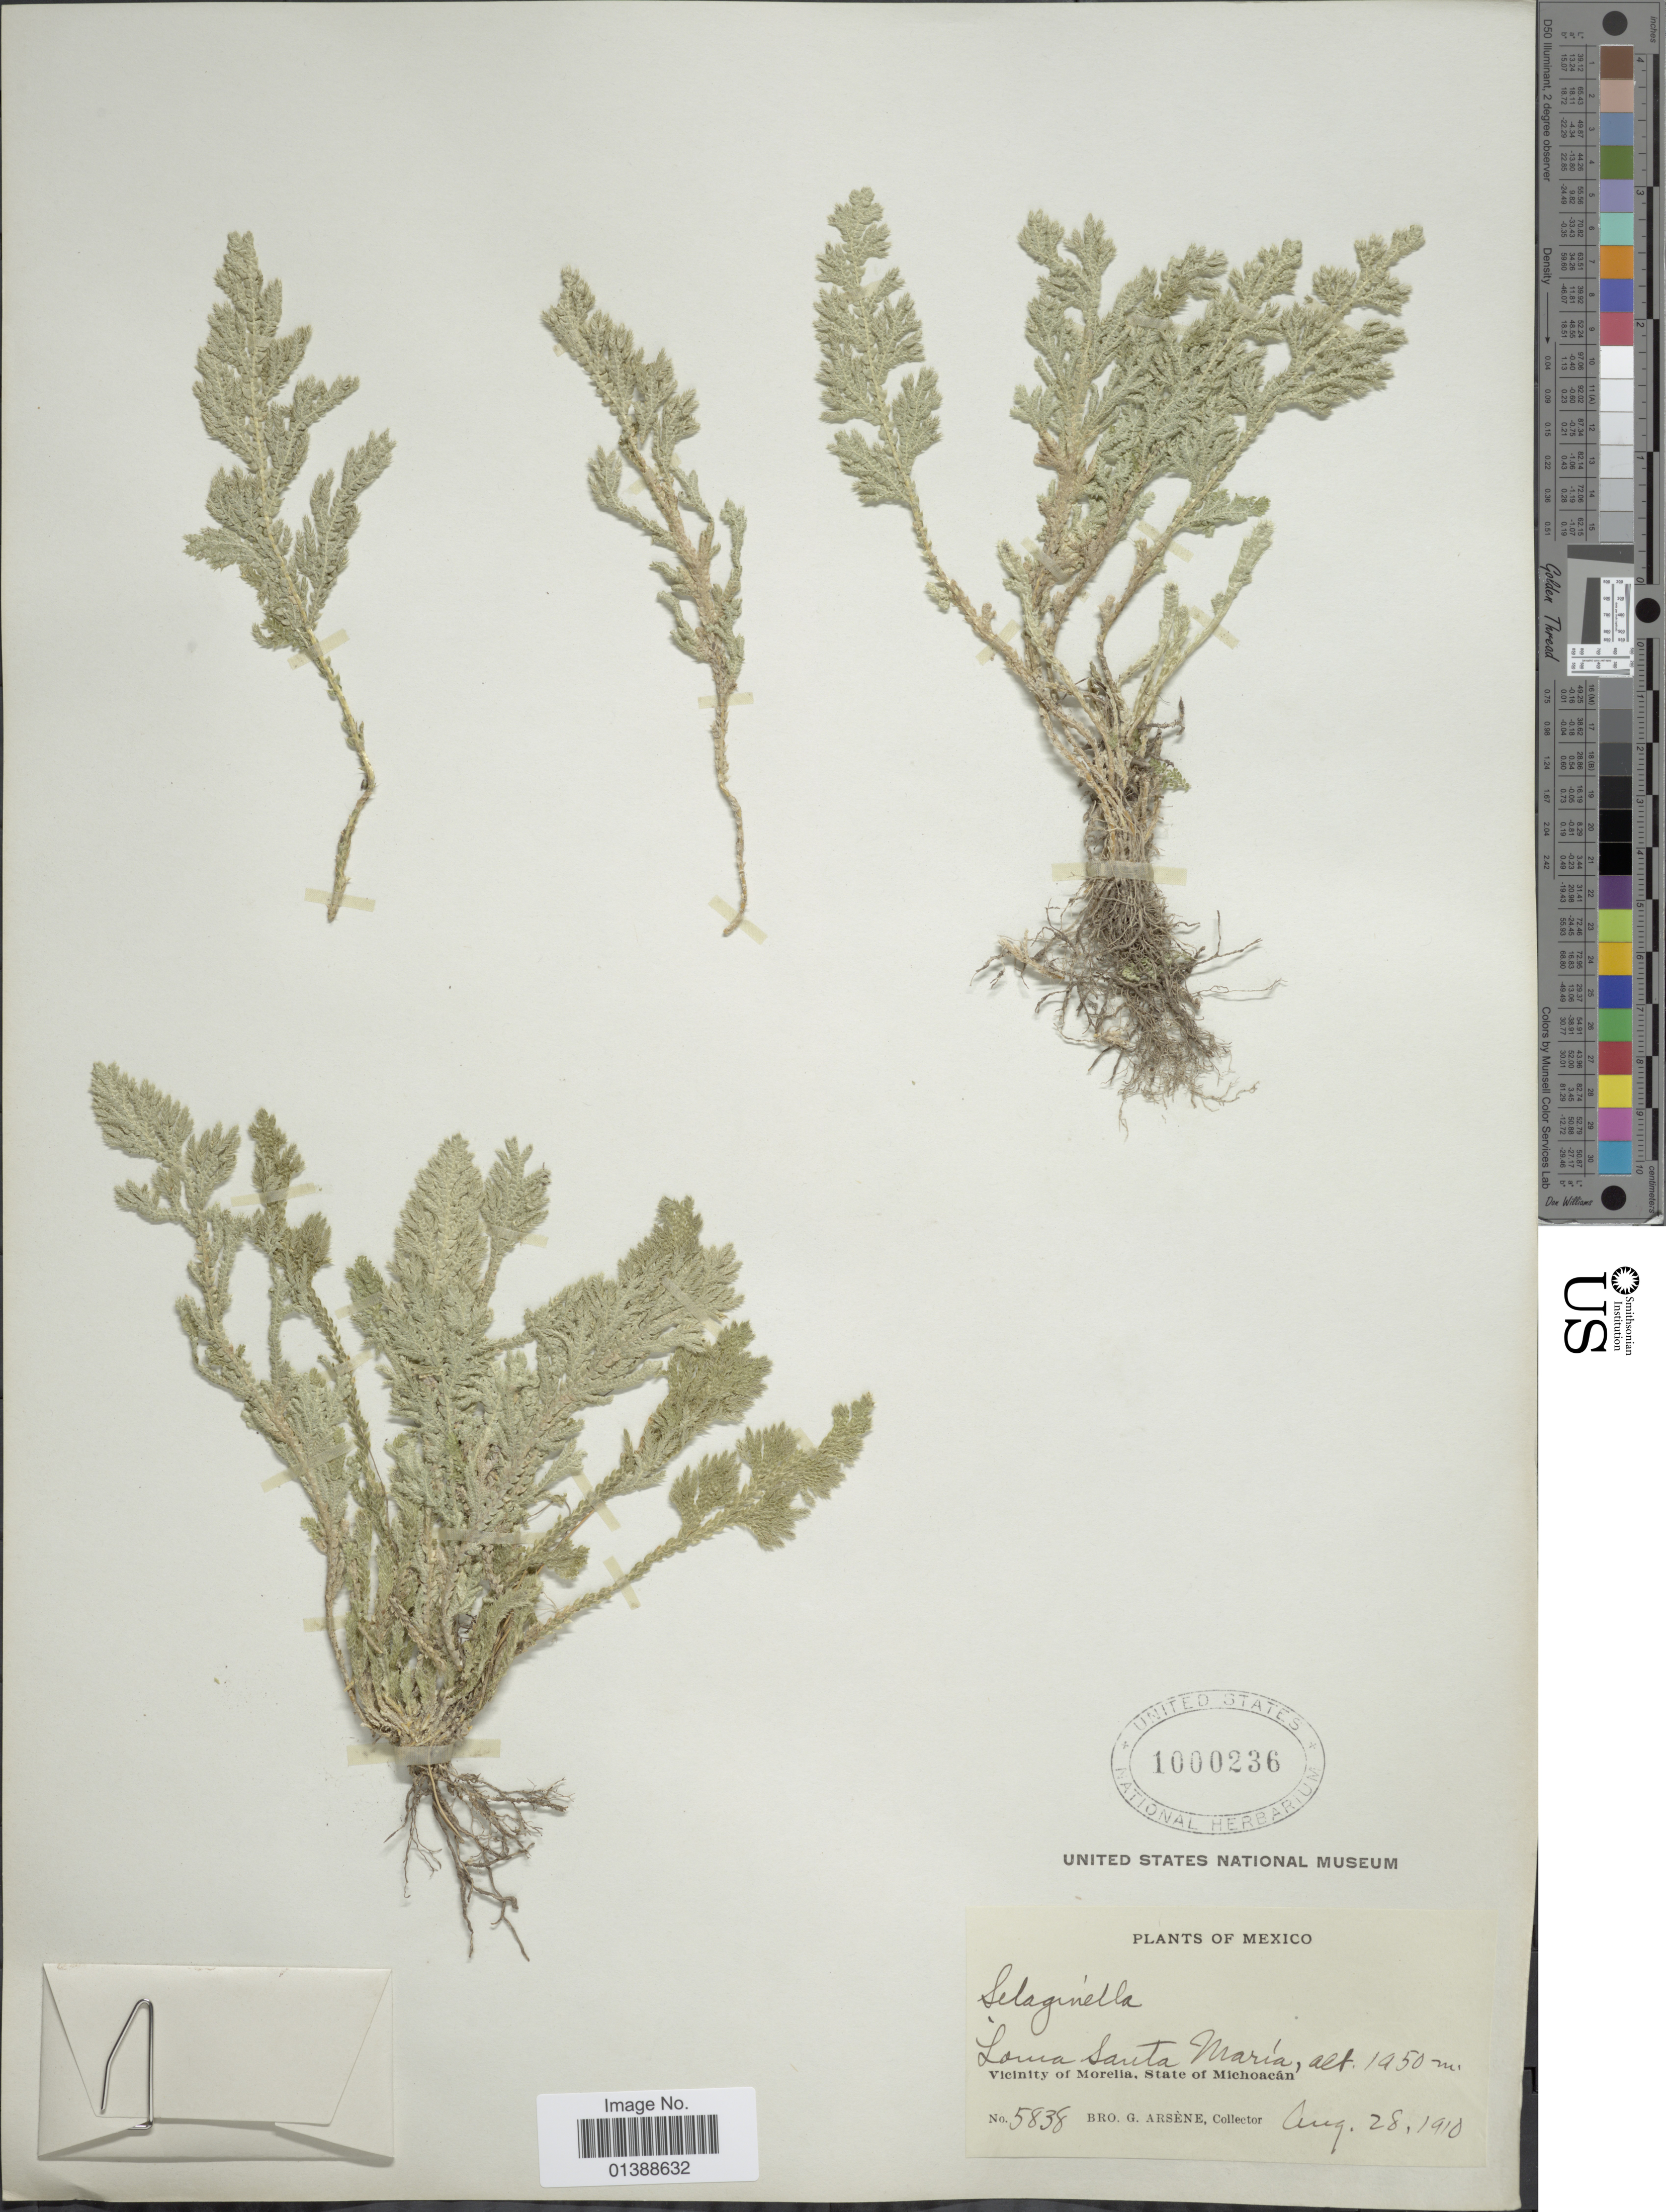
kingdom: Plantae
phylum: Tracheophyta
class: Lycopodiopsida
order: Selaginellales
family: Selaginellaceae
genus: Selaginella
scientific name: Selaginella pallescens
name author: (C. Presl) Spring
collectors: Bro. G. Arsène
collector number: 5838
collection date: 1910-08-28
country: Mexico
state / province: Michoacán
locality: Loma Santa María, Vicinity of Morelia [Lomas de Santa María, Vicinity of Morelia]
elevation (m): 1950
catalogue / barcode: US 1000236